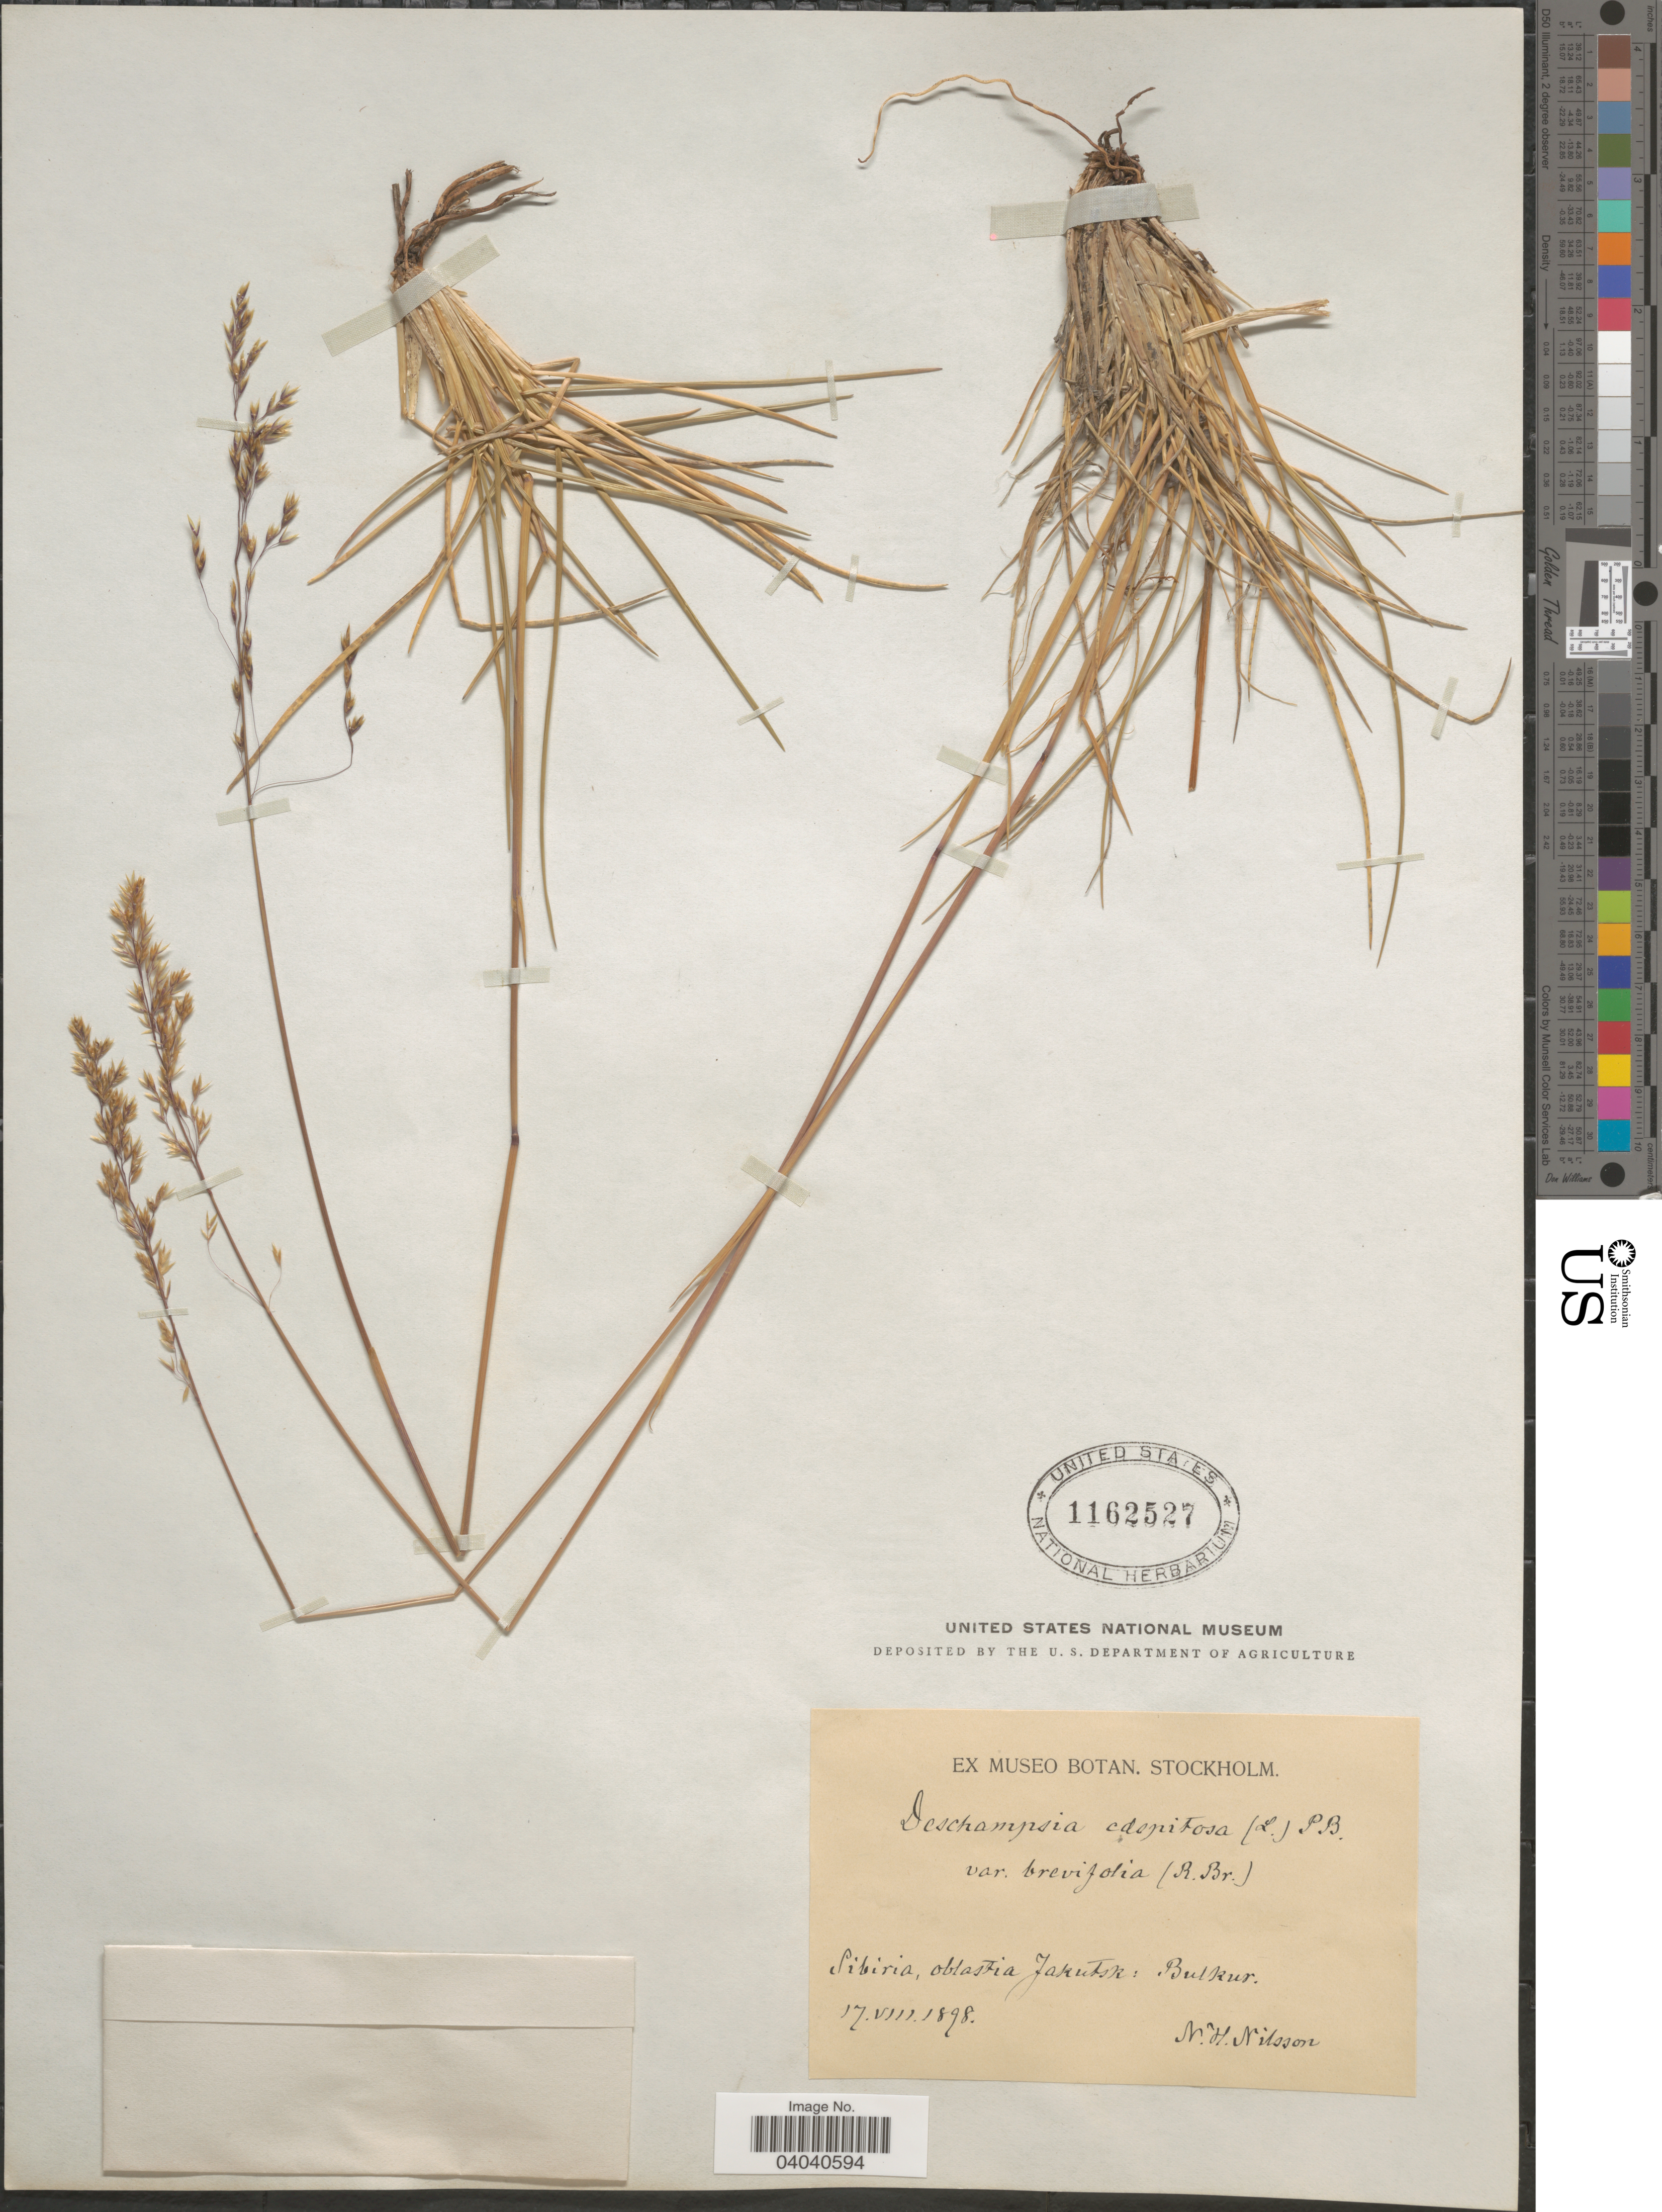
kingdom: Plantae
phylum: Tracheophyta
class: Liliopsida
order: Poales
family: Poaceae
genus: Deschampsia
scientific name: Deschampsia cespitosa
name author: (L.) P. Beauv.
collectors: N. H. Nilsson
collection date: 1898-08-17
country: Russian Federation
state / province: Sakha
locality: Sibiria, oblastia Jakutsk: Bulkur.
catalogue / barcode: US 1162527